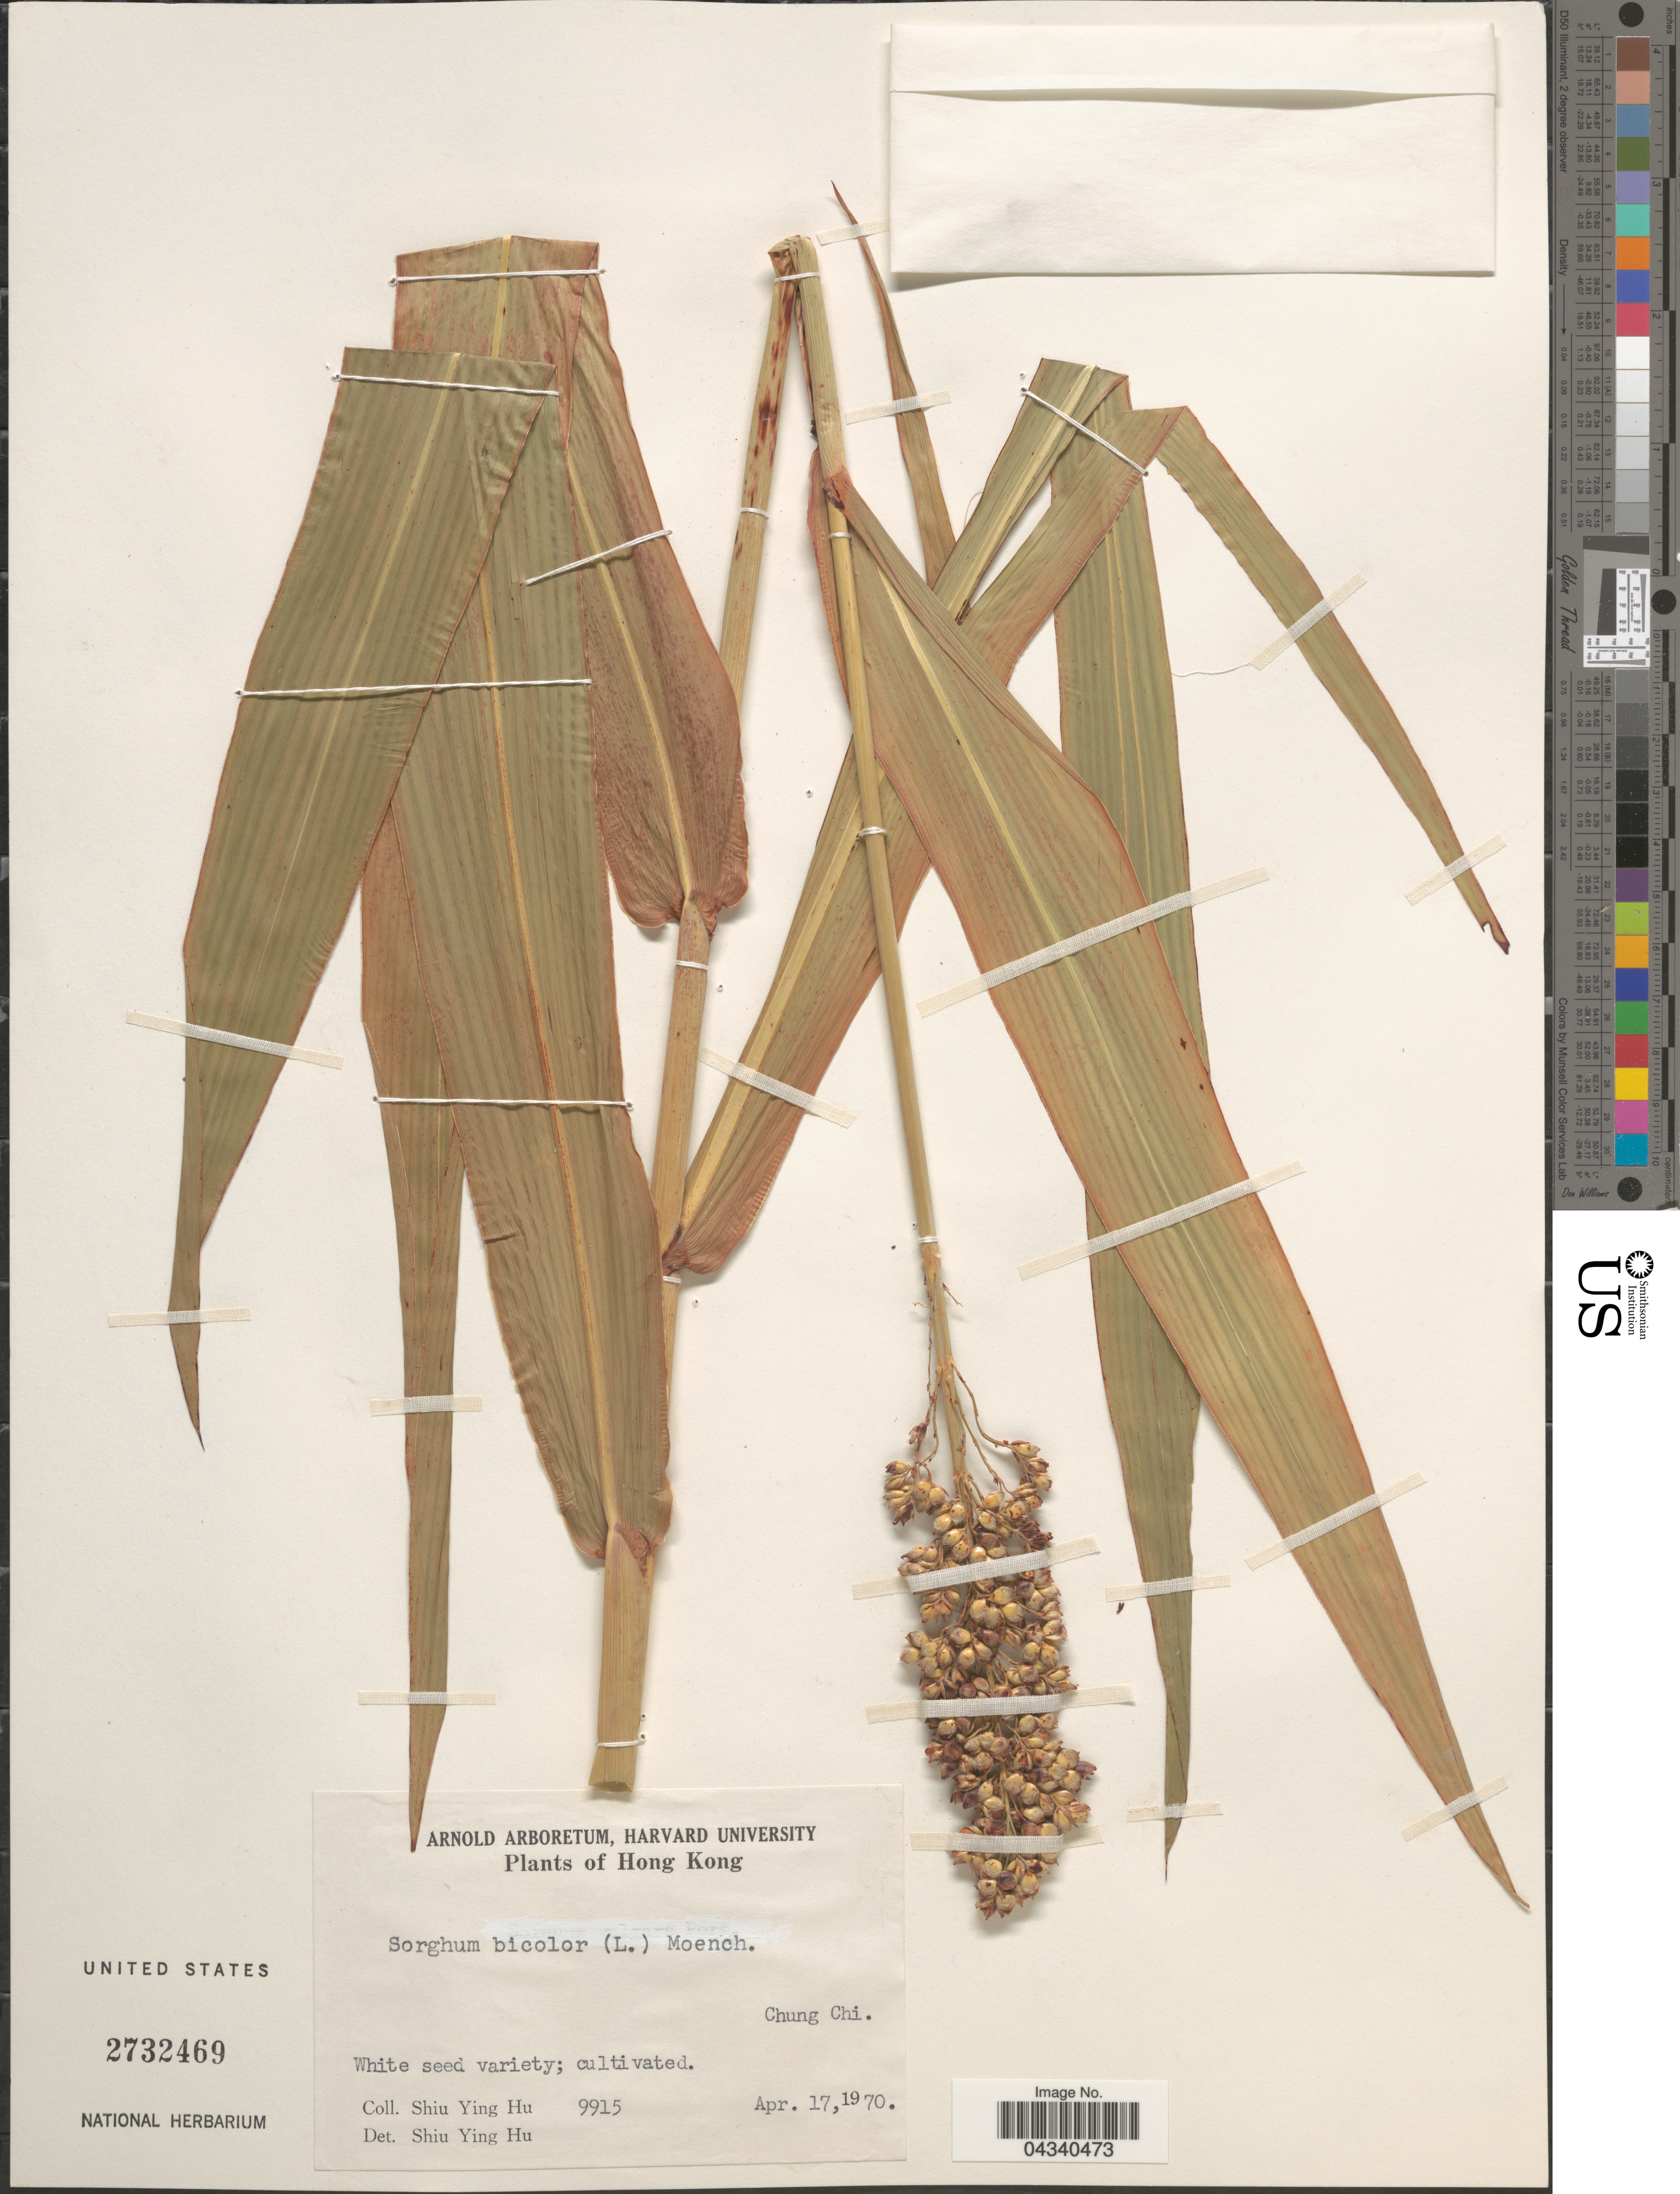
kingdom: Plantae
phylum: Tracheophyta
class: Liliopsida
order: Poales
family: Poaceae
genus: Sorghum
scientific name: Sorghum bicolor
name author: (L.) Moench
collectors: S. Y. Hu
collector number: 9915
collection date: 1970-04-17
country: China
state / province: Hong Kong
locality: Chung Chi.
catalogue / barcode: US 2732469